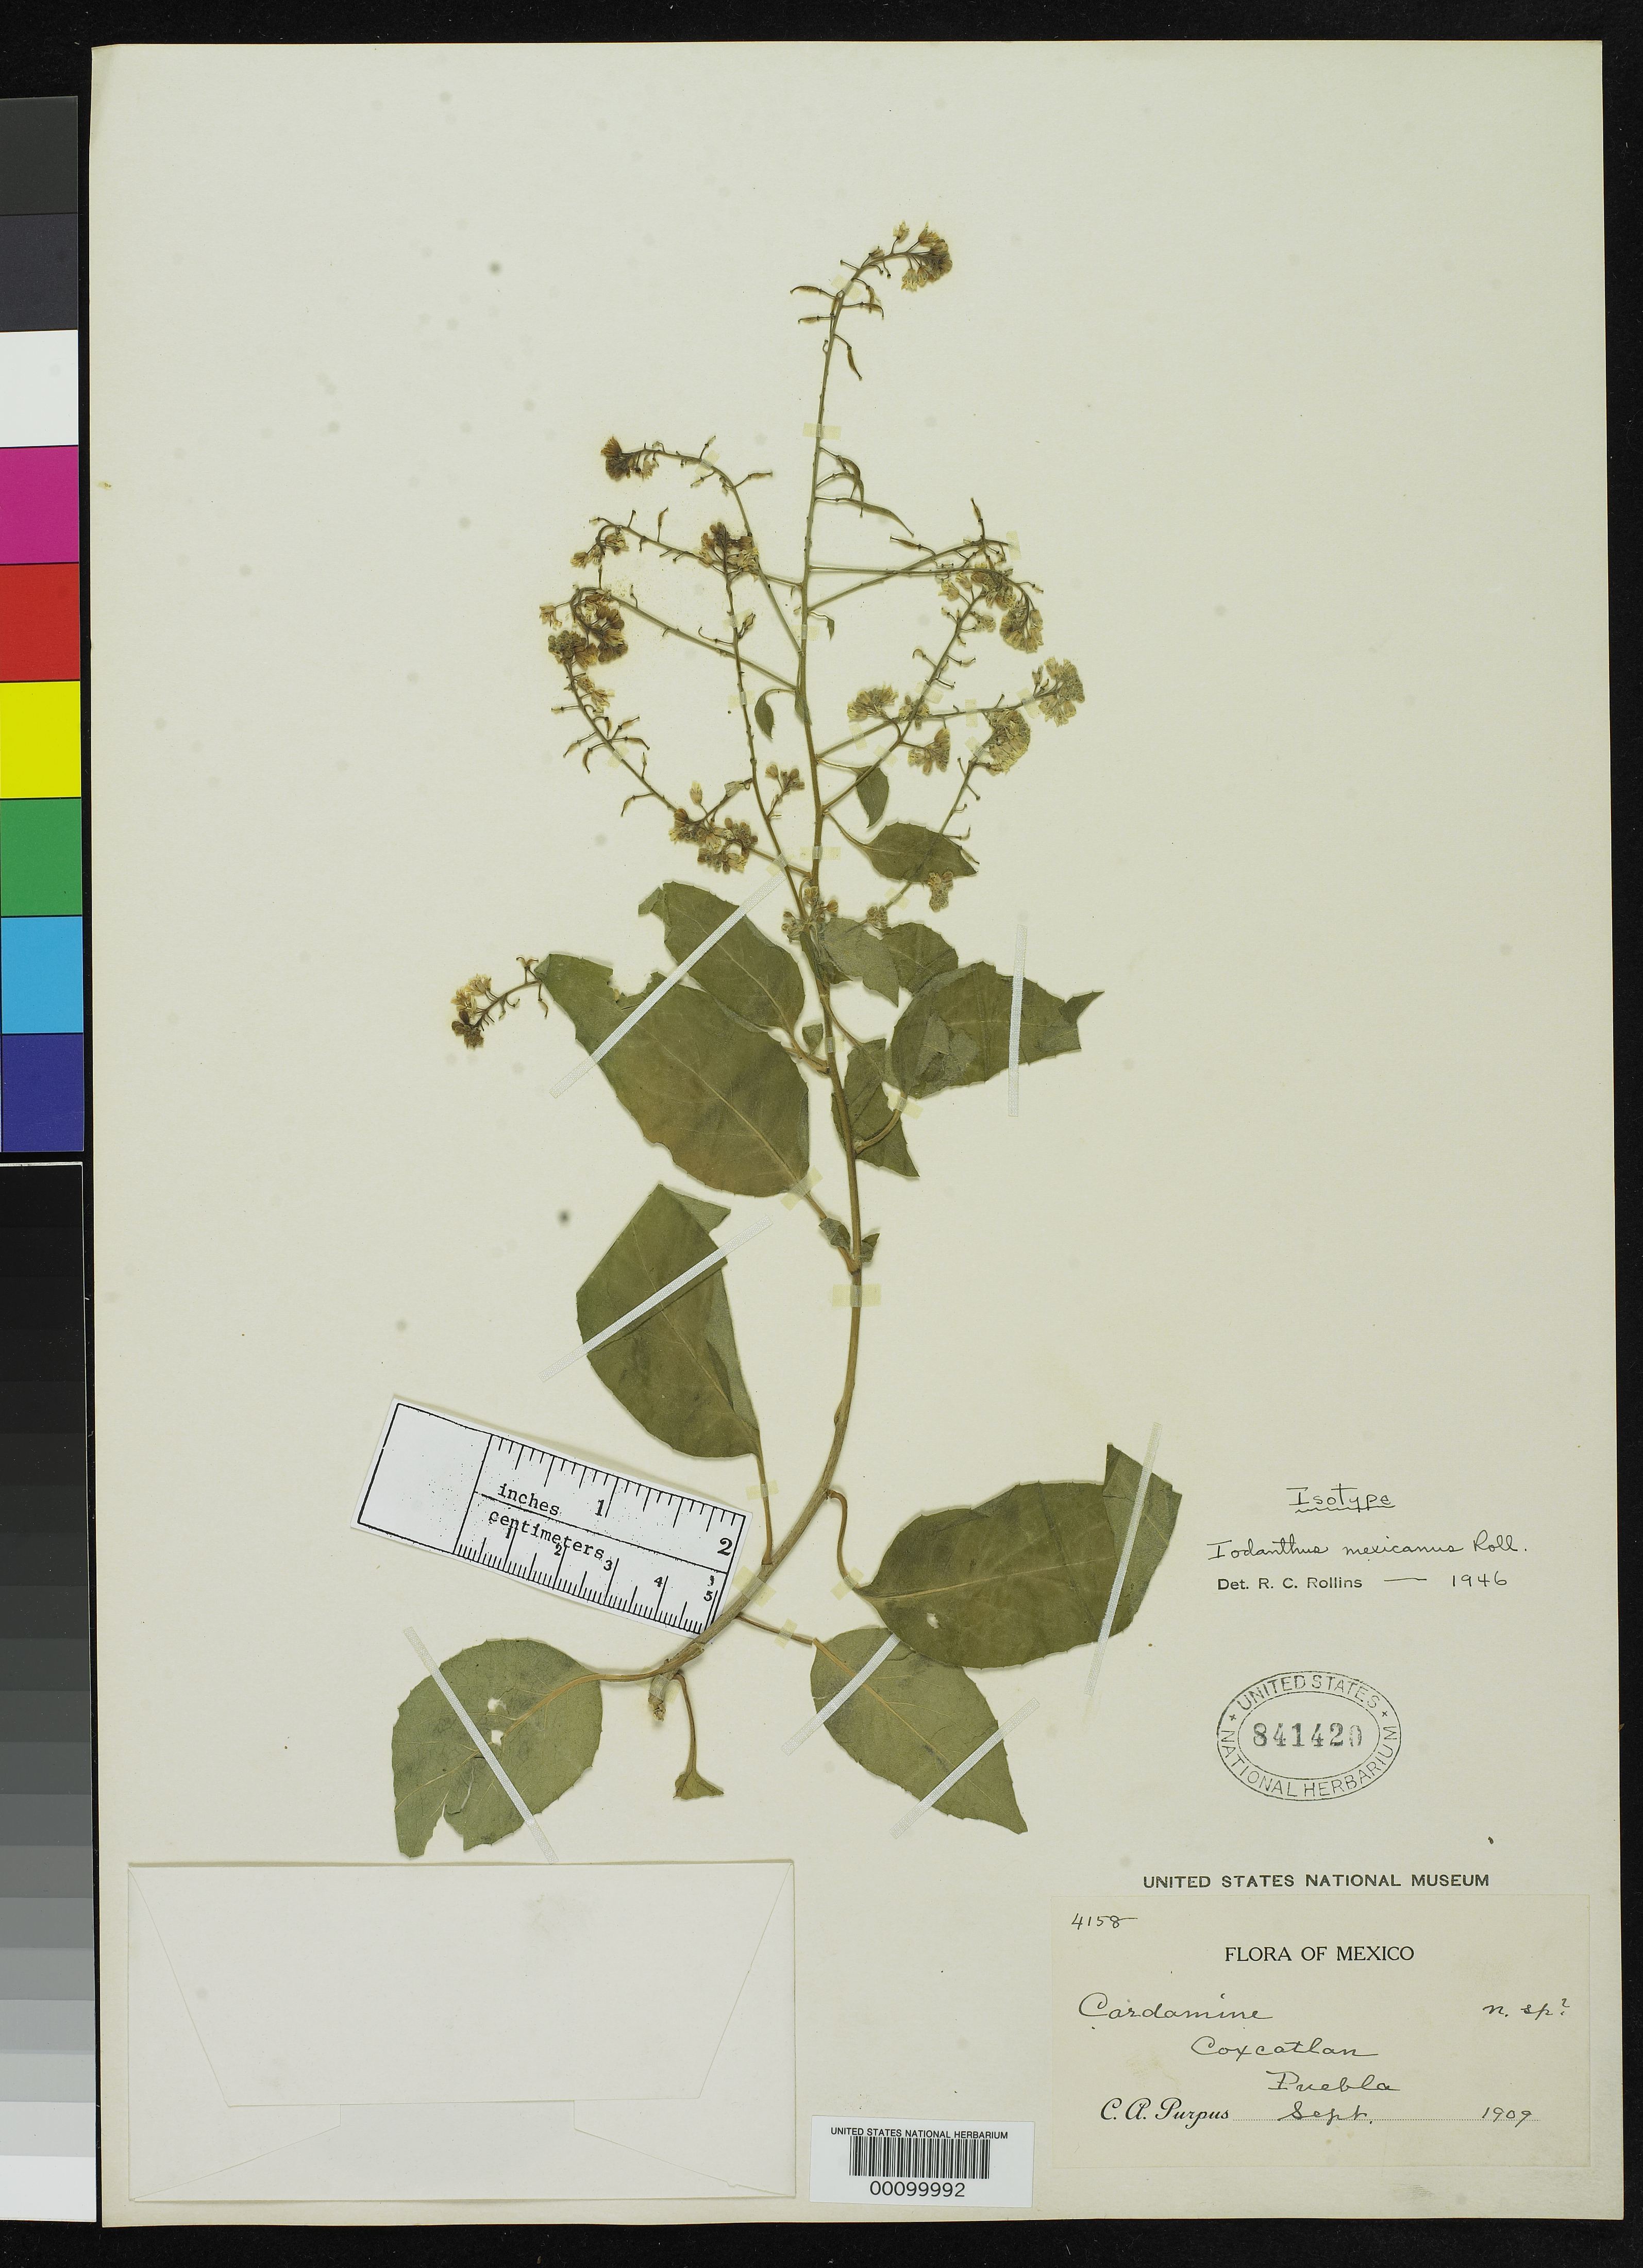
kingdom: Plantae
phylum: Tracheophyta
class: Magnoliopsida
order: Brassicales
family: Brassicaceae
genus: Iodanthus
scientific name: Iodanthus mexicanus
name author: Rollins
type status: Isotype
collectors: C. A. Purpus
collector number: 4158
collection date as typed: Sep 1909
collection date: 1909-09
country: Mexico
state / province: Puebla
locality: Coxcatlan, Cardamine.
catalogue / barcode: US 841420